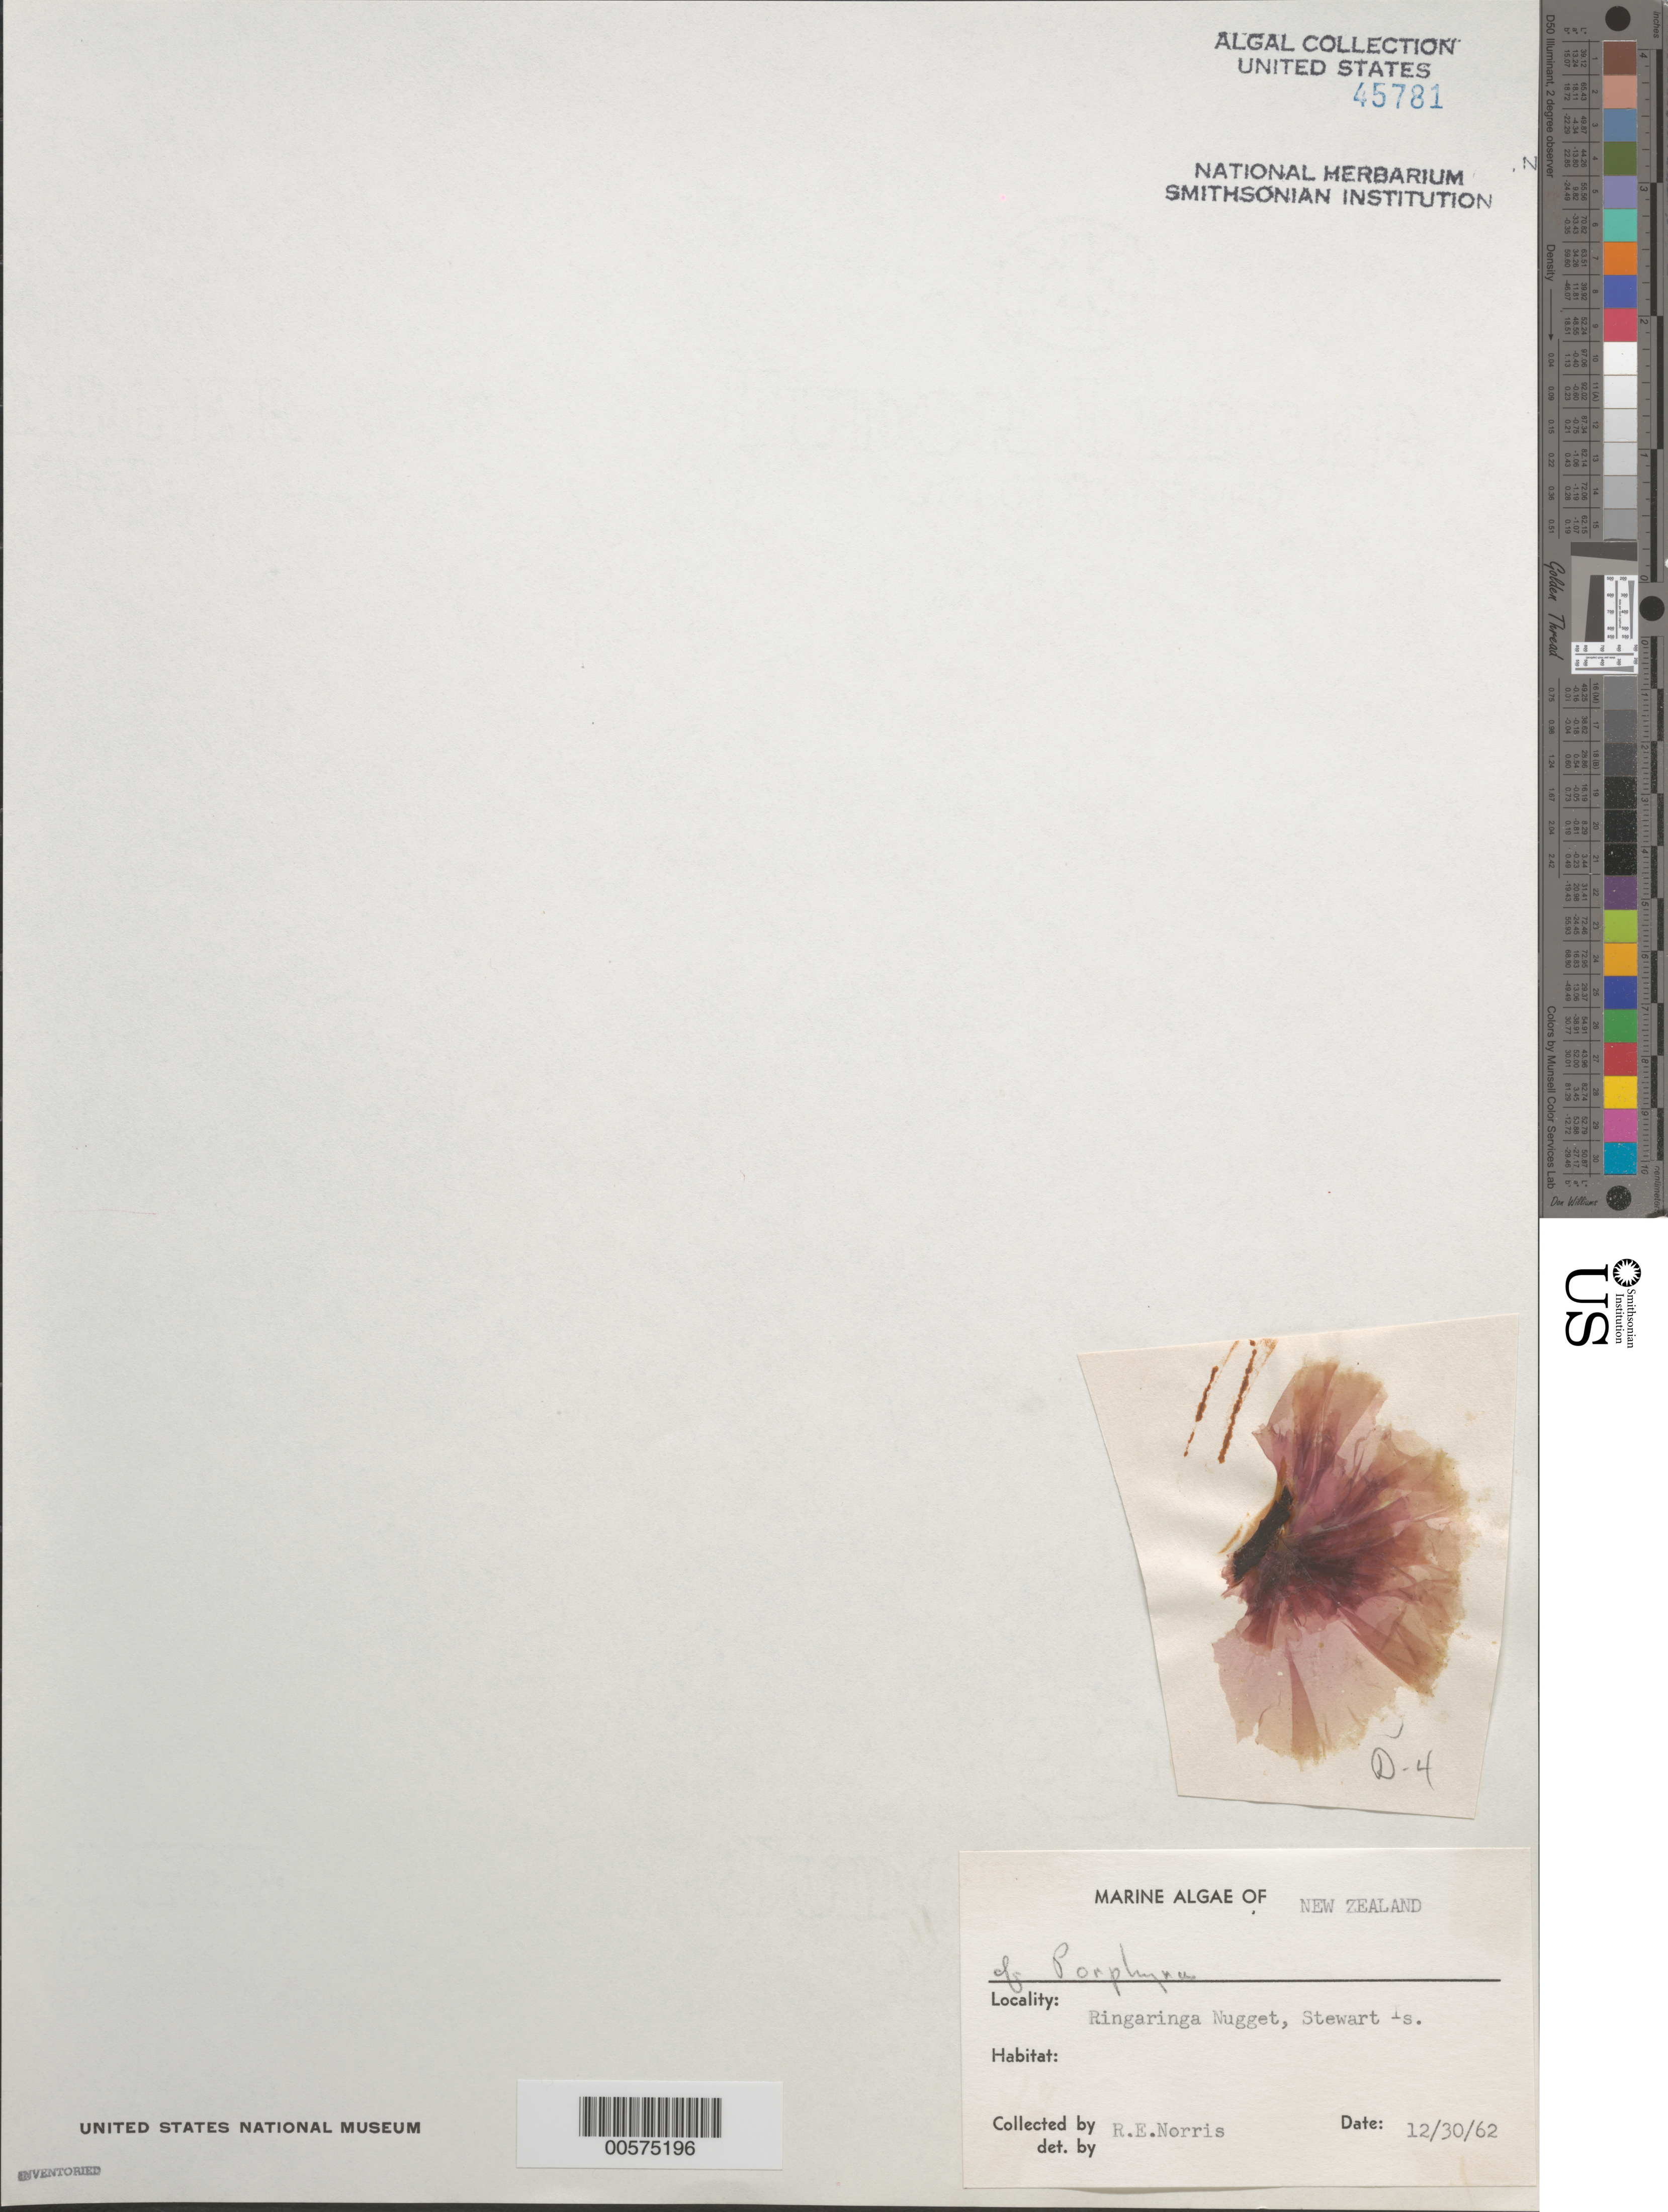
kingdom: Plantae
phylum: Rhodophyta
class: Bangiophyceae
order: Bangiales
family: Bangiaceae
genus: Porphyra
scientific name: Porphyra sp.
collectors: R. E. Norris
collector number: D4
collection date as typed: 30 Dec 1962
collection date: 1962-12-30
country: New Zealand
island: Stewart Island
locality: Ringaringa Nugget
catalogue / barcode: US 45781